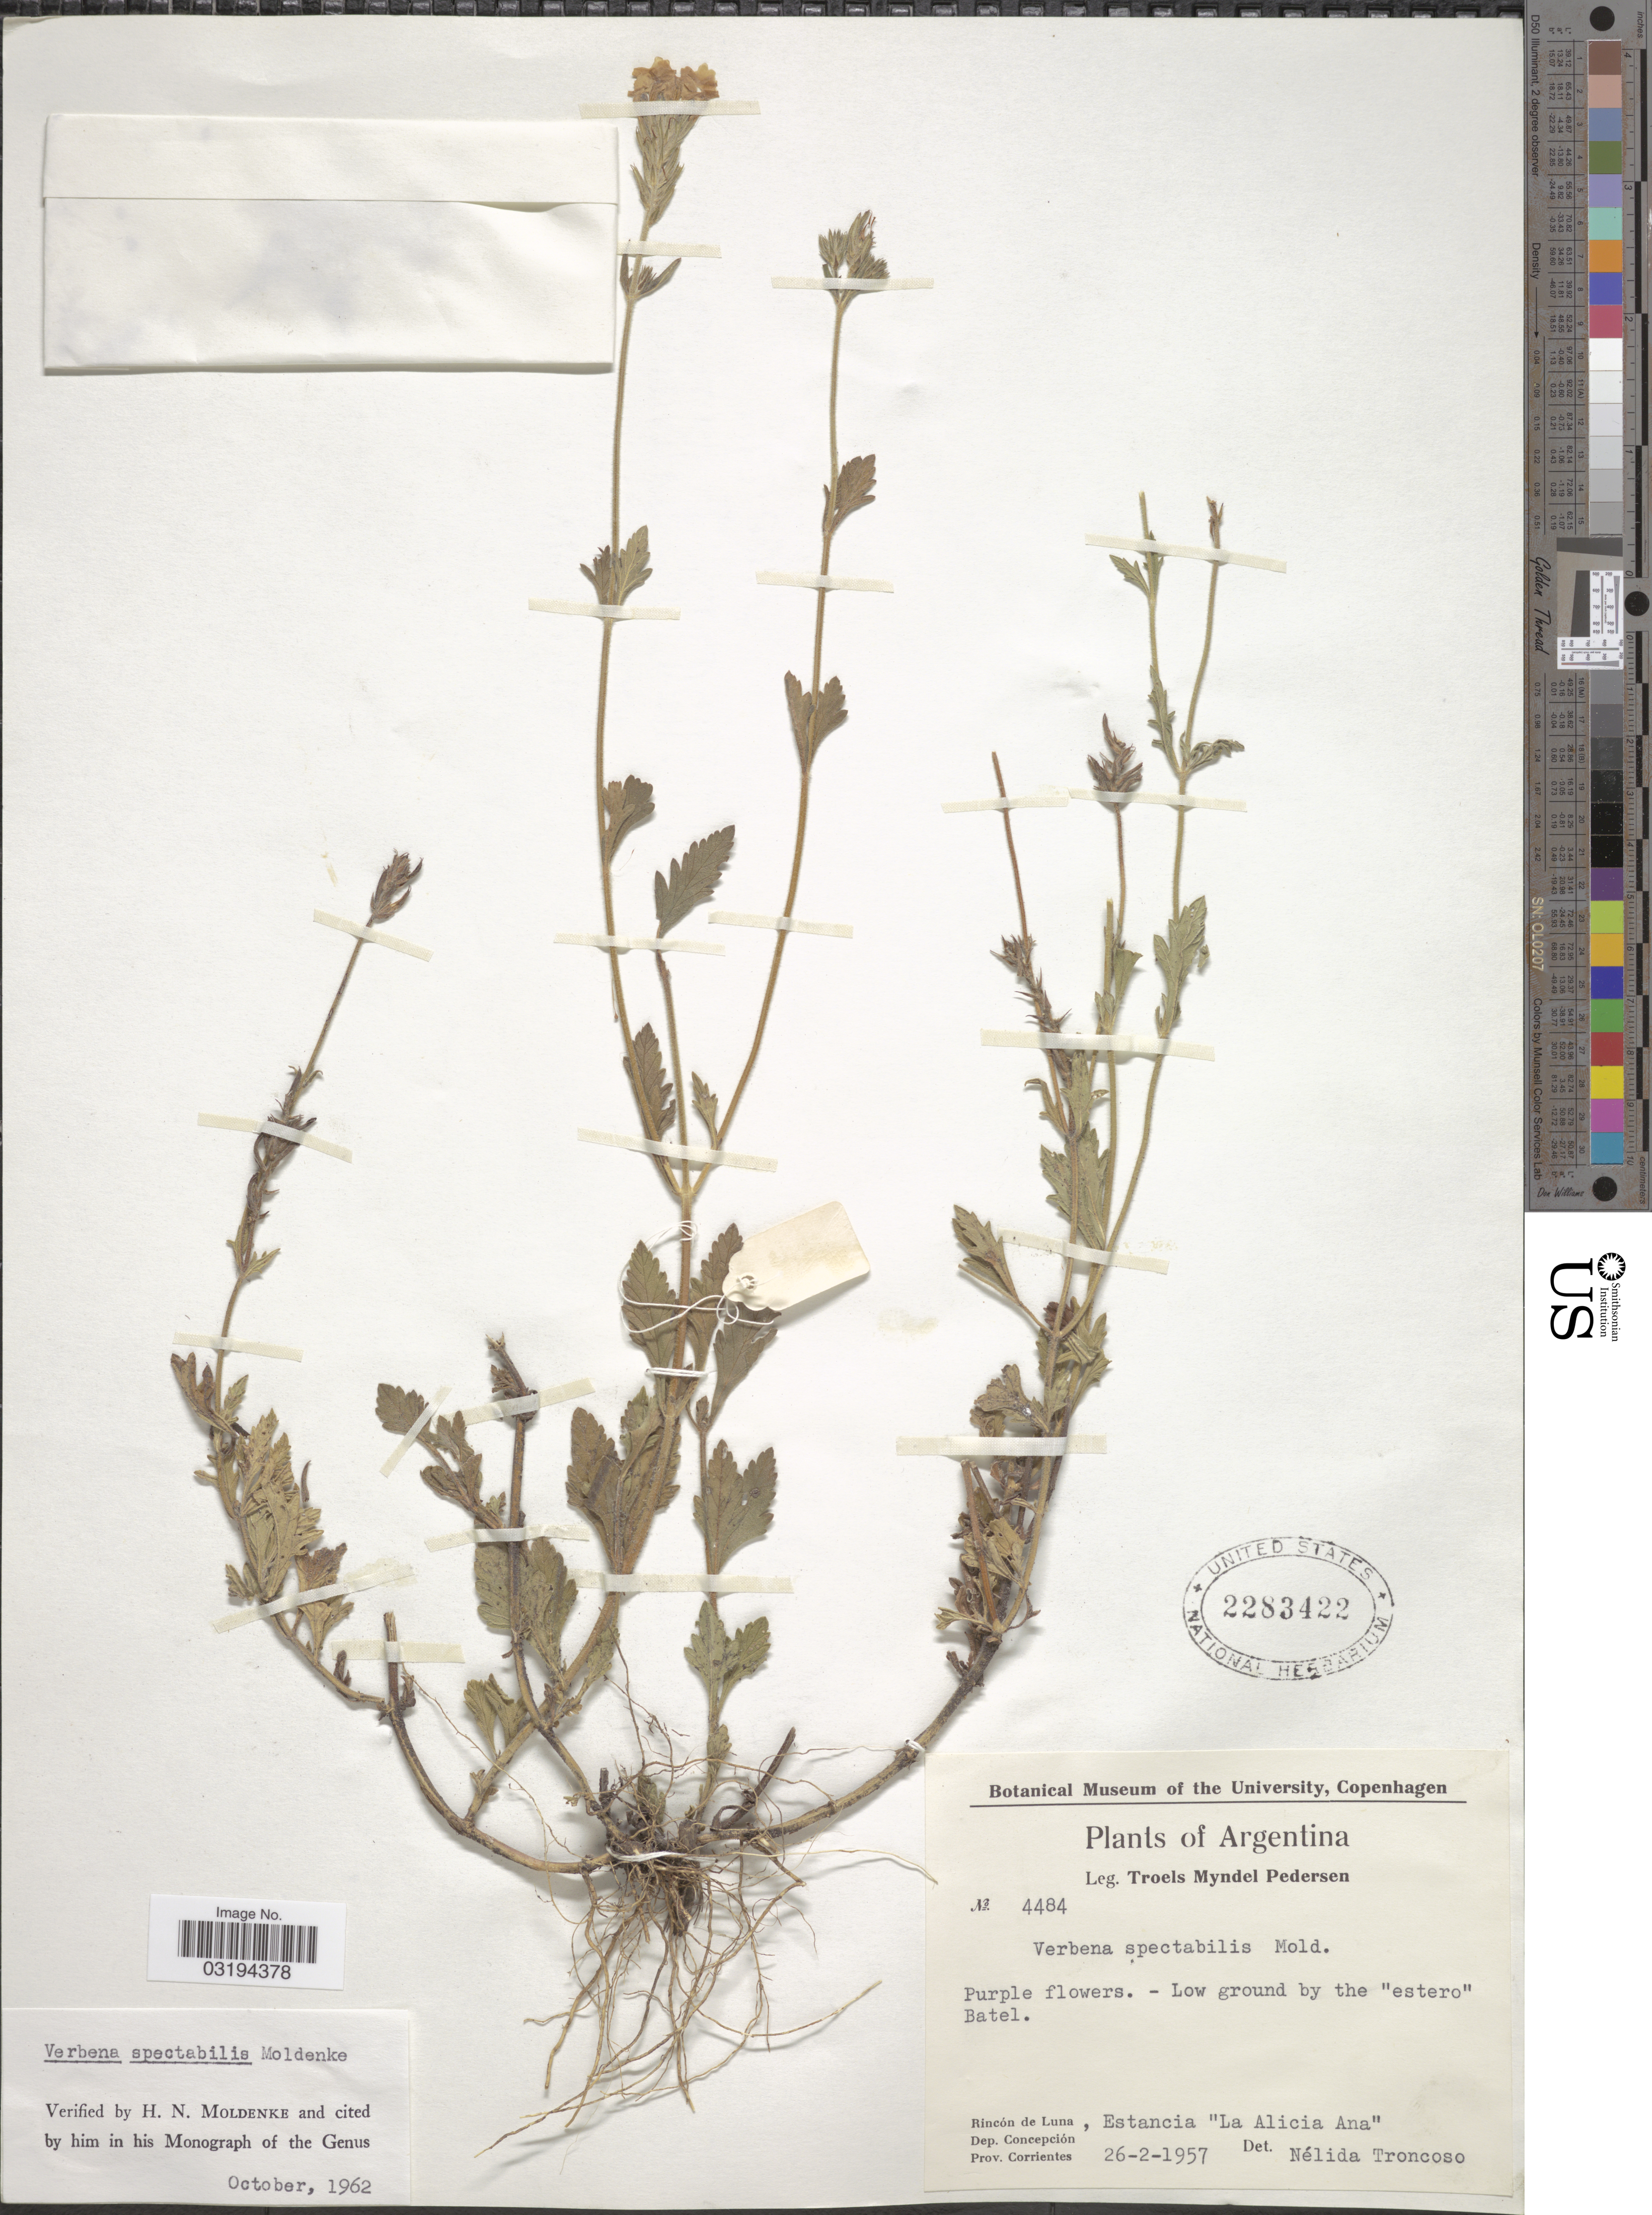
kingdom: Plantae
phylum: Tracheophyta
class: Magnoliopsida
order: Lamiales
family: Verbenaceae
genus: Verbena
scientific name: Verbena spectabilis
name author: Moldenke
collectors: T. Pederson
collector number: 4484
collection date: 1957-02-26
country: Argentina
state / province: Corrientes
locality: Rincón de Luna, Estancia "La Alicia Ana", Dep. Concepción.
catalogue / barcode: US 2283422